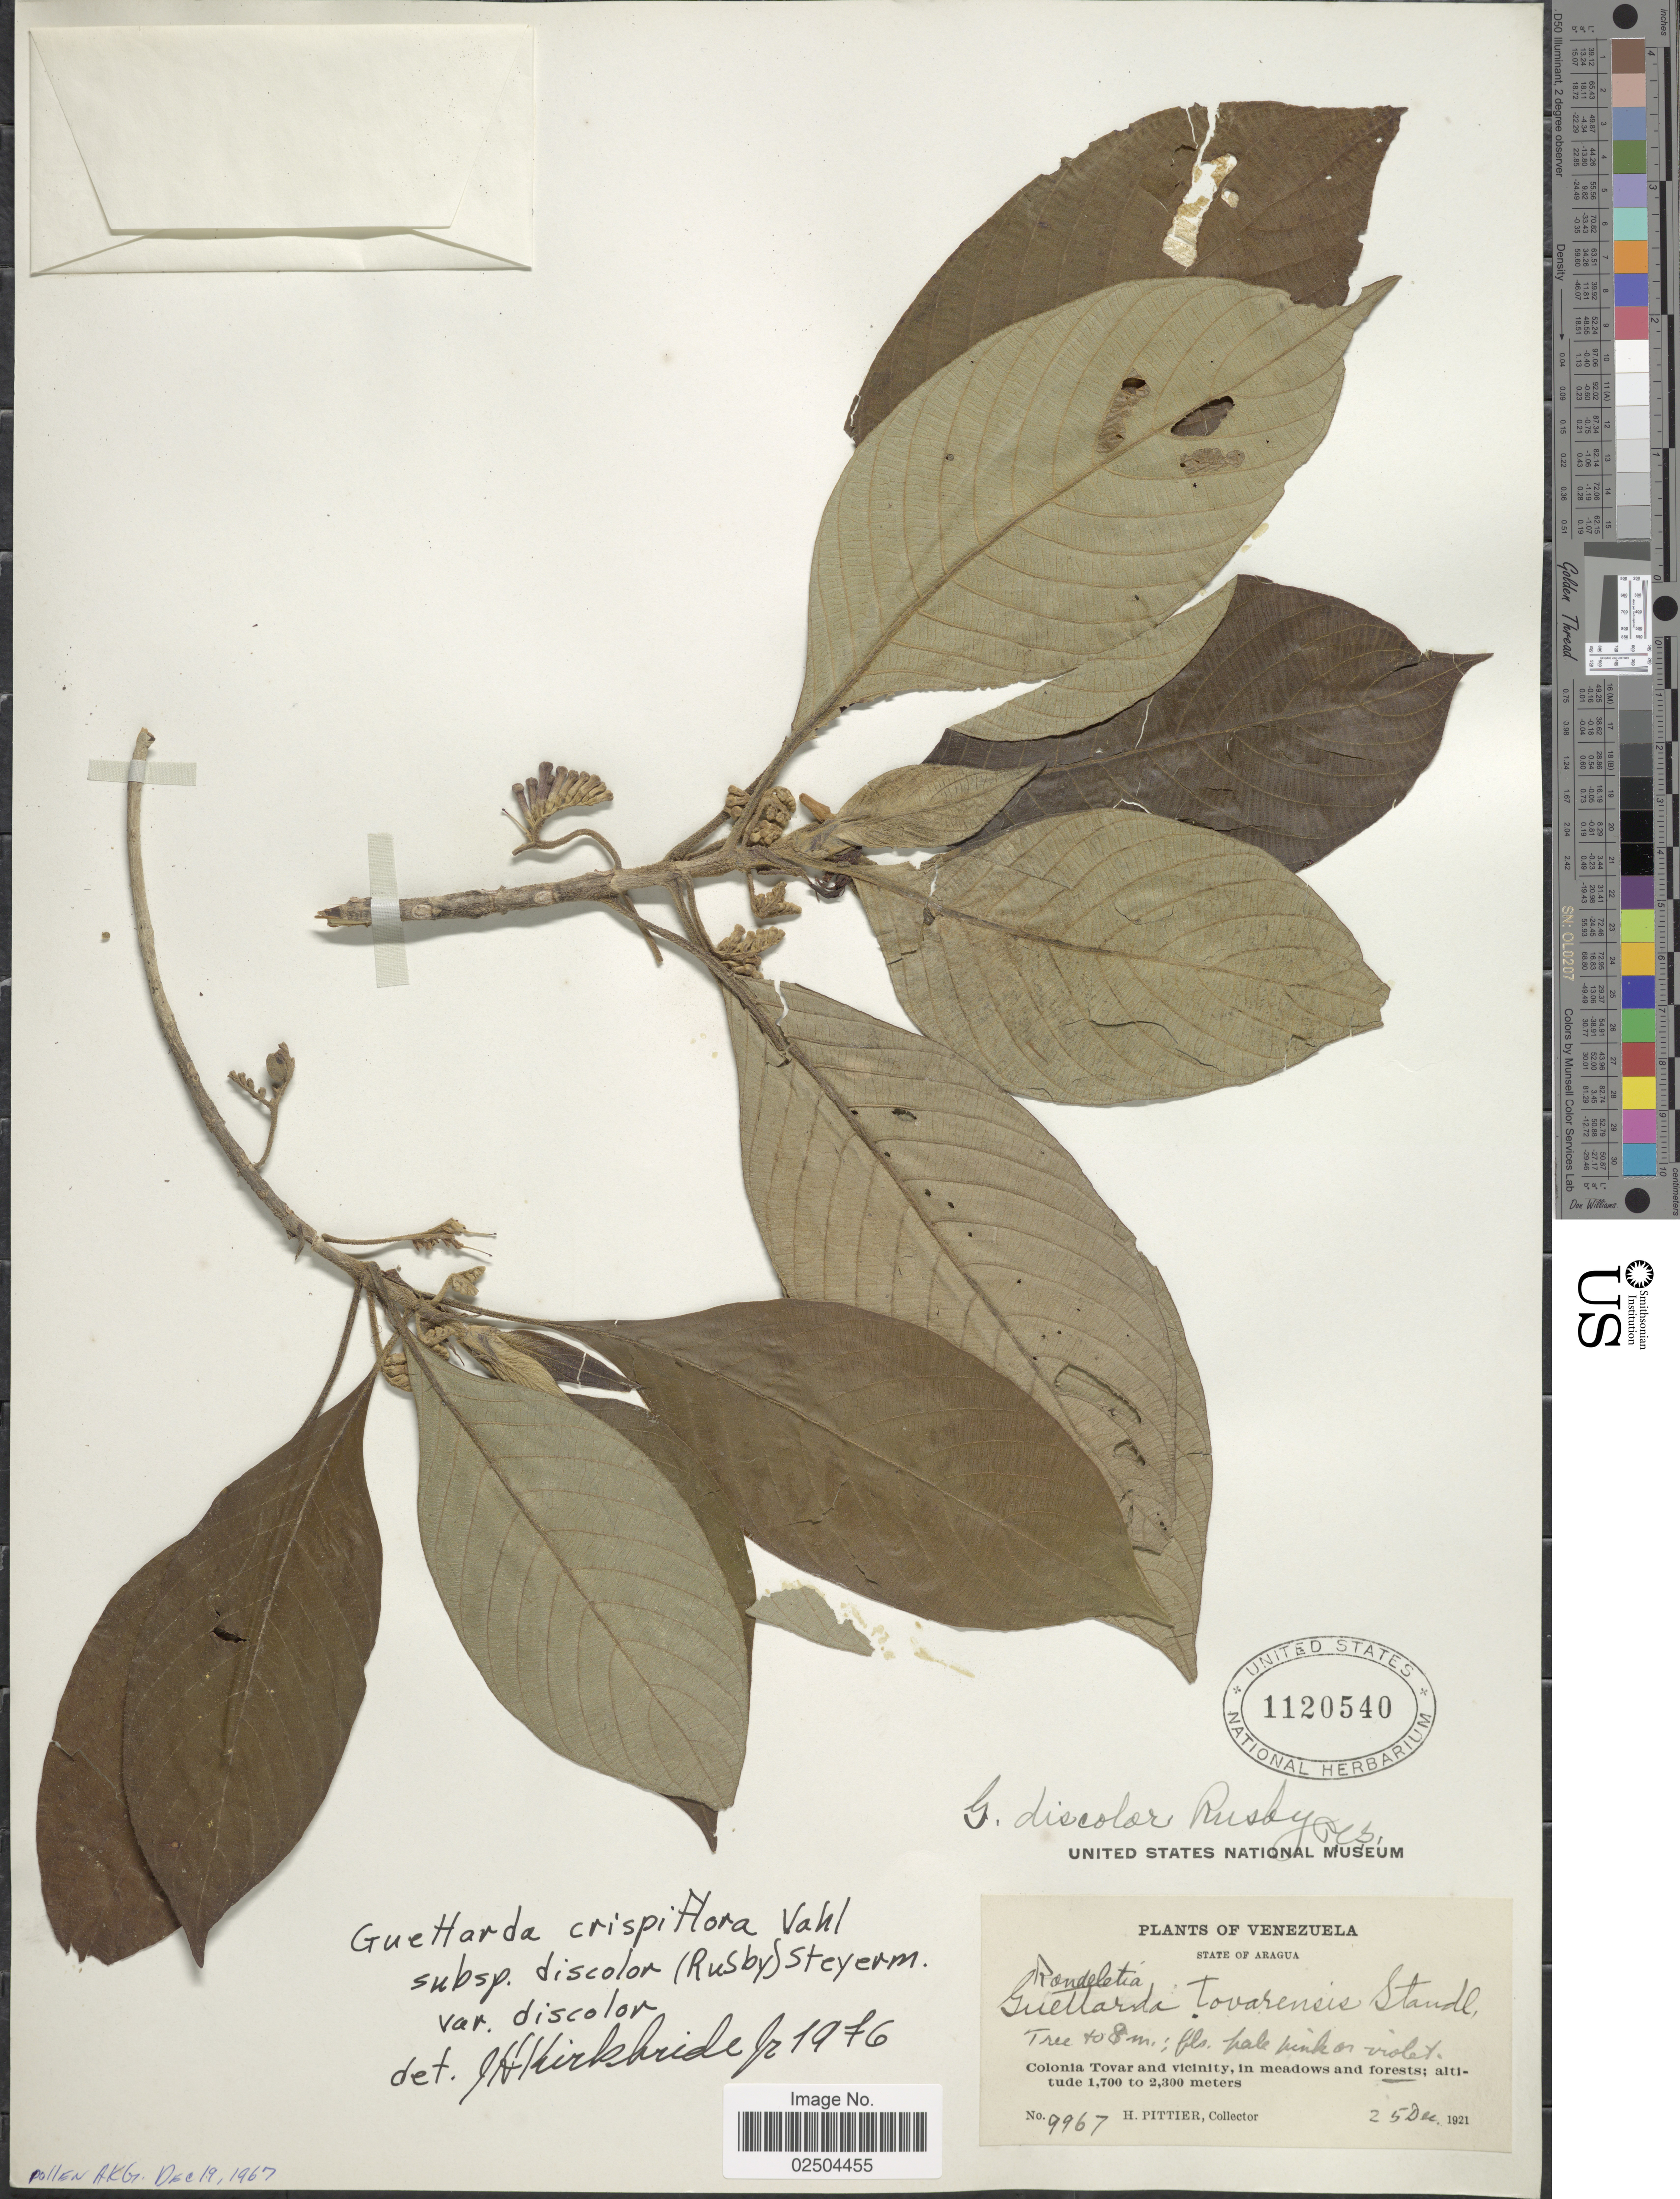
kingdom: Plantae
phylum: Tracheophyta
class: Magnoliopsida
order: Gentianales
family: Rubiaceae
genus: Guettarda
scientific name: Guettarda crispiflora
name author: Vahl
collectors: H. F. Pittier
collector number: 9967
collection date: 1921-12-25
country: Venezuela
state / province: Aragua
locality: State of Aragua, Colonia Tovar and vicinity, in meadows and forests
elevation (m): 1700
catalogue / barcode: US 1120540